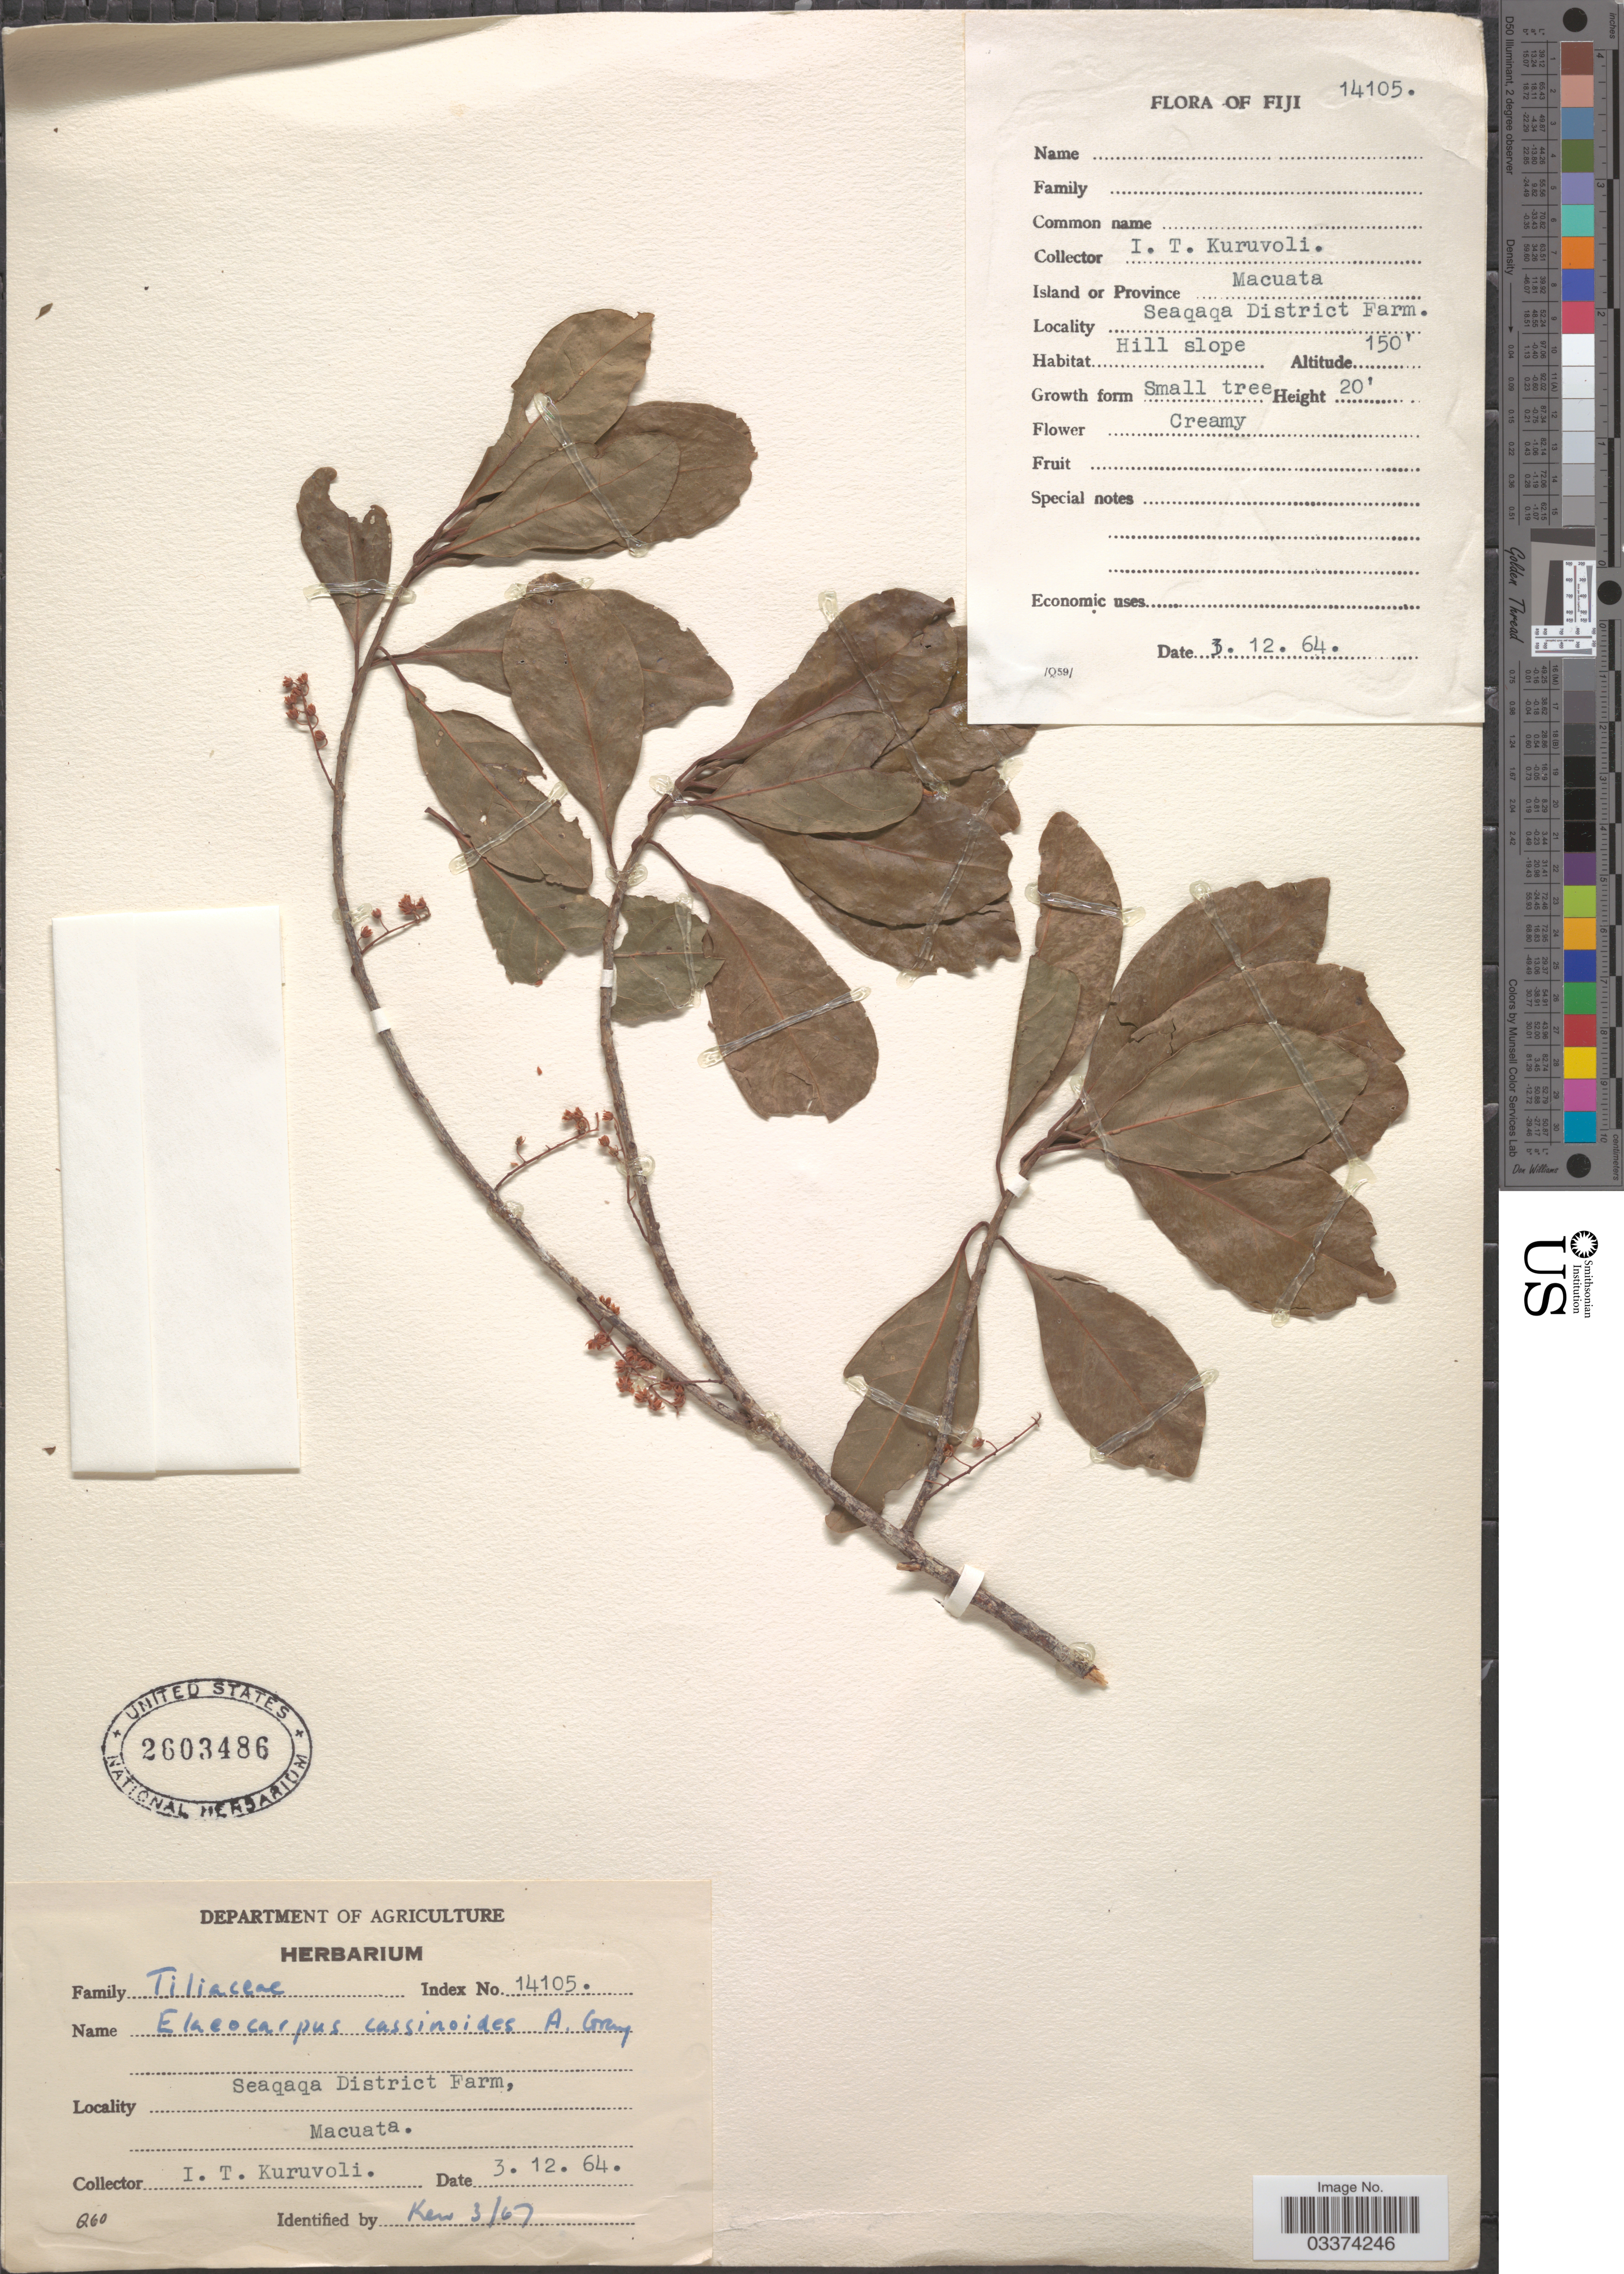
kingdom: Plantae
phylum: Tracheophyta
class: Magnoliopsida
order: Oxalidales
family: Elaeocarpaceae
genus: Elaeocarpus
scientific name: Elaeocarpus cassinoides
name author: A. Gray in Wilkes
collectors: I. Kuruvoli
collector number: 14105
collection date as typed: Transcribed d/m/y: 3/12/64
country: Fiji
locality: Seaqaqa District Farm, Island of Province Macuata.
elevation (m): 46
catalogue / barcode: US 2603486